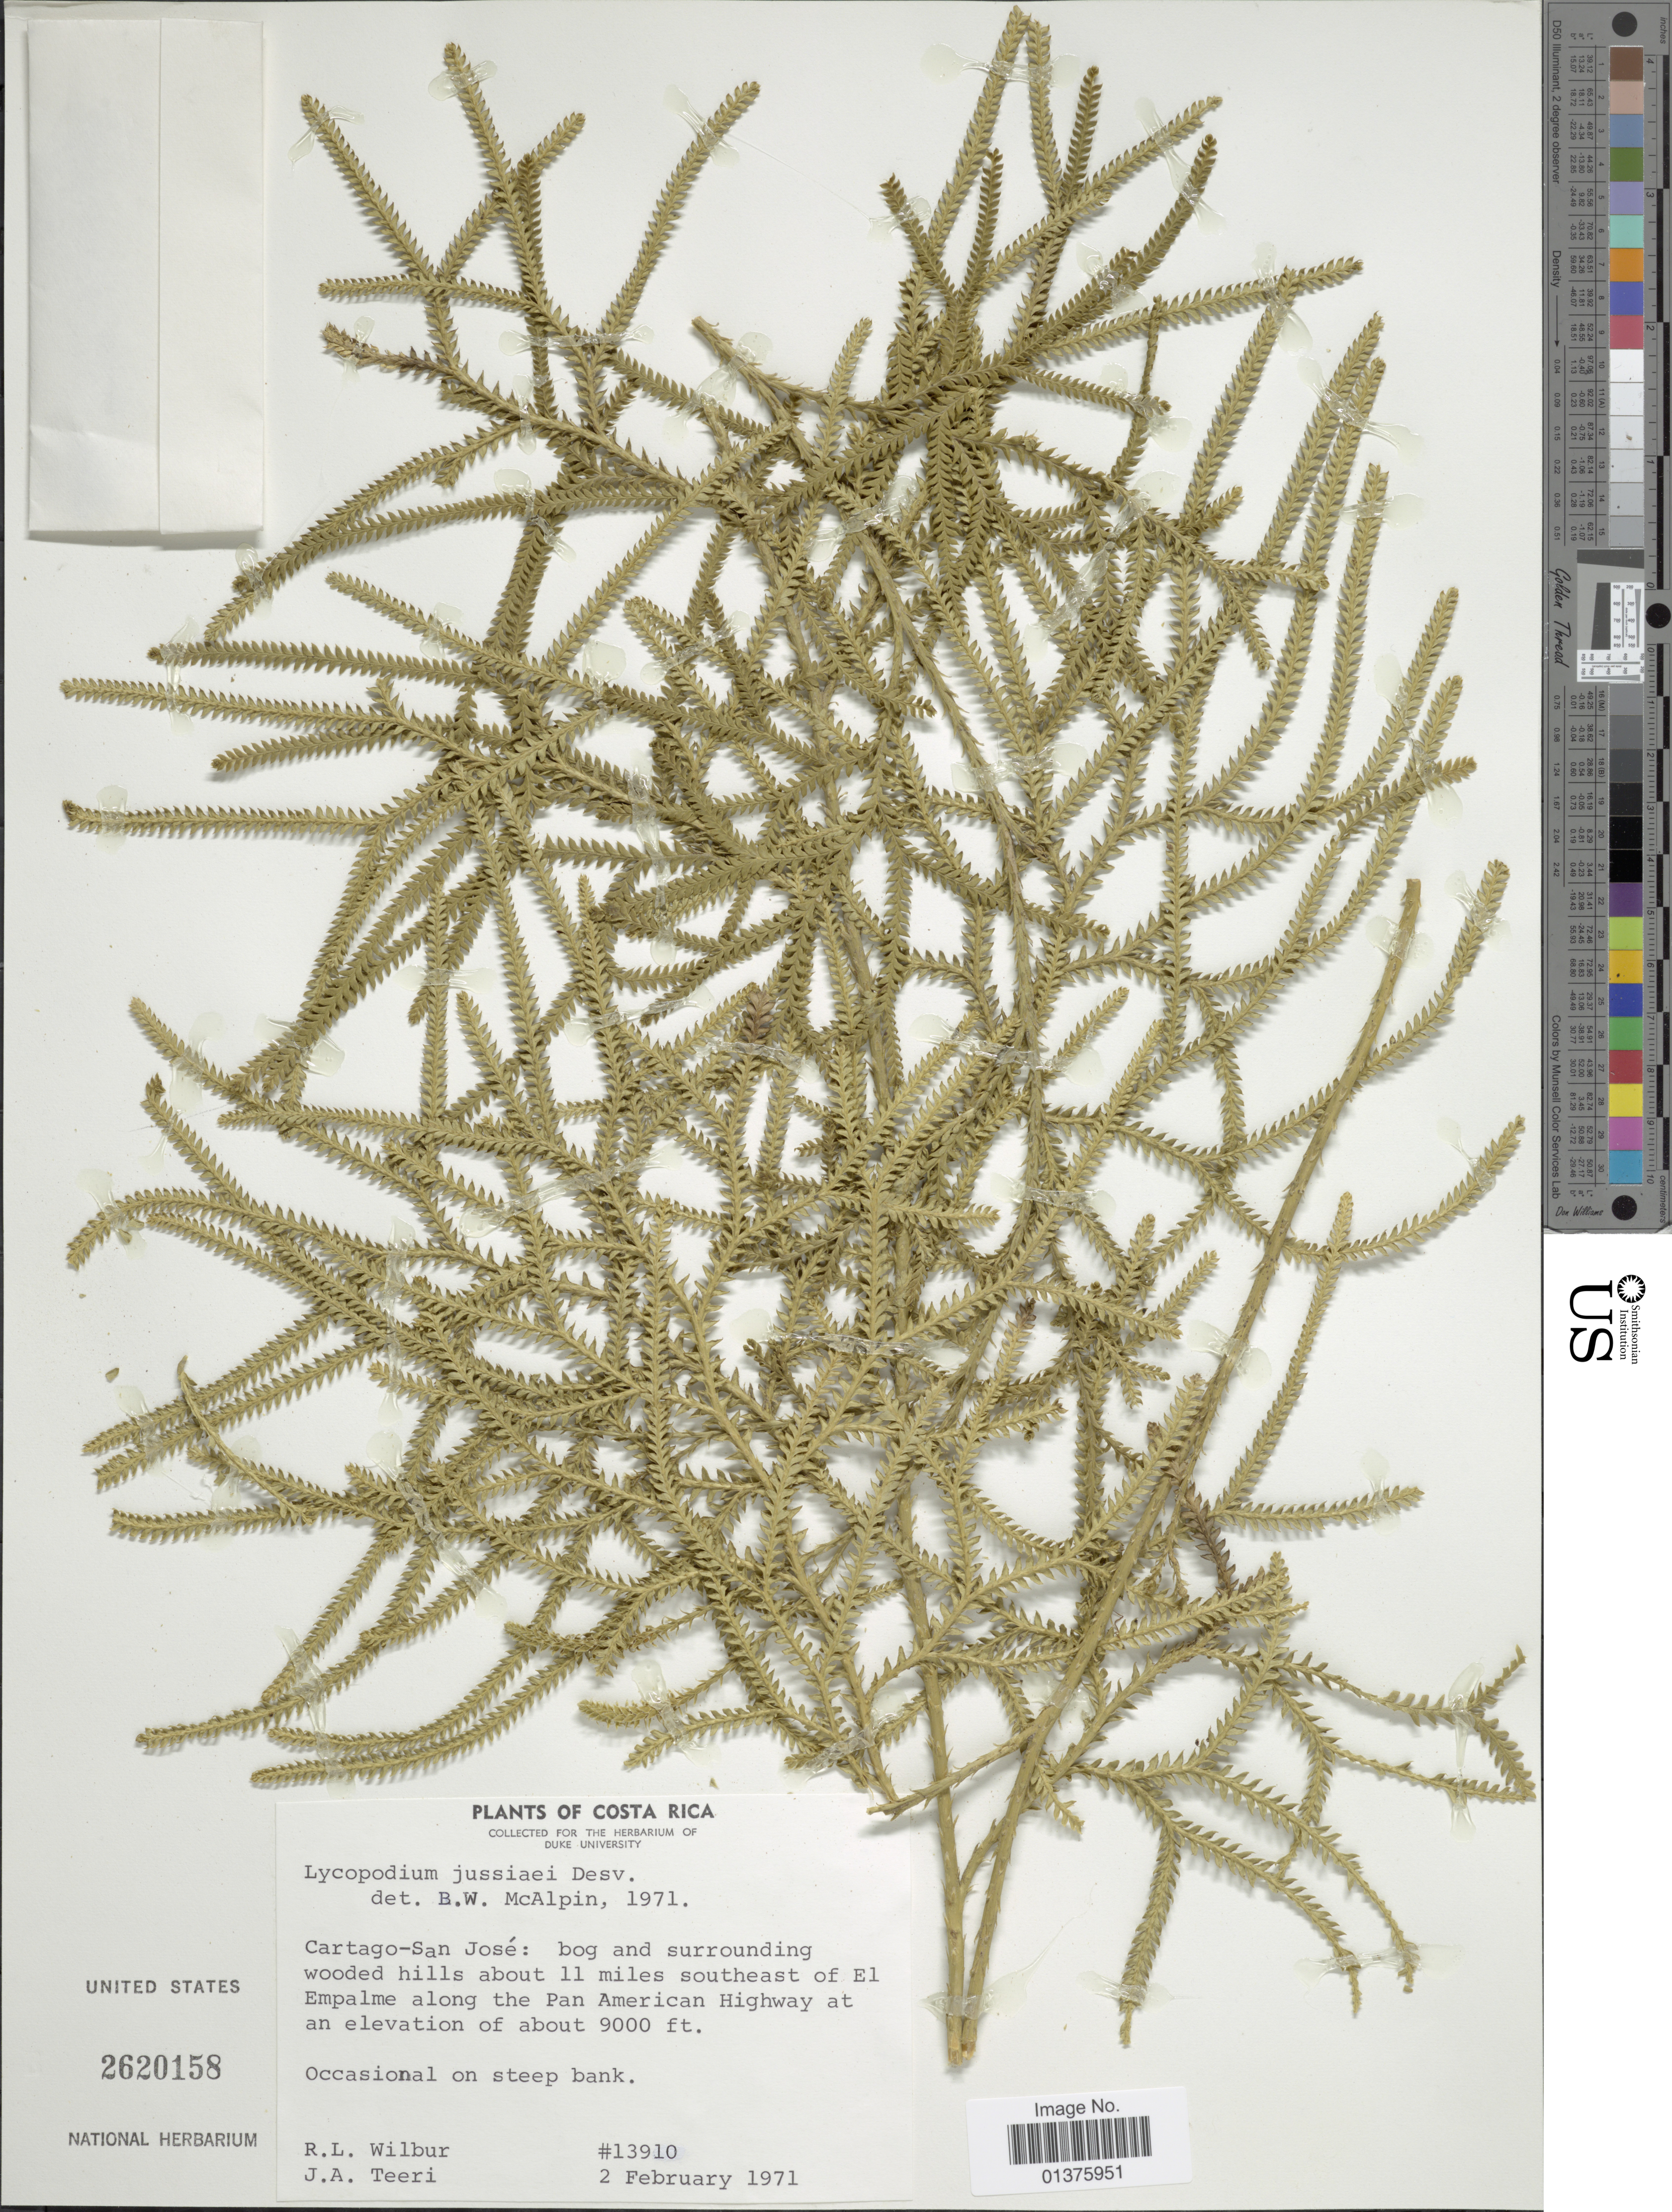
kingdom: Plantae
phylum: Tracheophyta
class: Lycopodiopsida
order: Lycopodiales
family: Lycopodiaceae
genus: Diphasium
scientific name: Diphasium jussiaei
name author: (Desv.) C. Presl ex Rothm.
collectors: R. L. Wilbur & J. Teeri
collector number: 13910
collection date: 1971-02-02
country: Costa Rica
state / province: Cartago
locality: Cartago-San José: bog and surrounding wooded hills about 11 miles southeast of El Empalme along the Pan American highway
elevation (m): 2743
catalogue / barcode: US 2620158